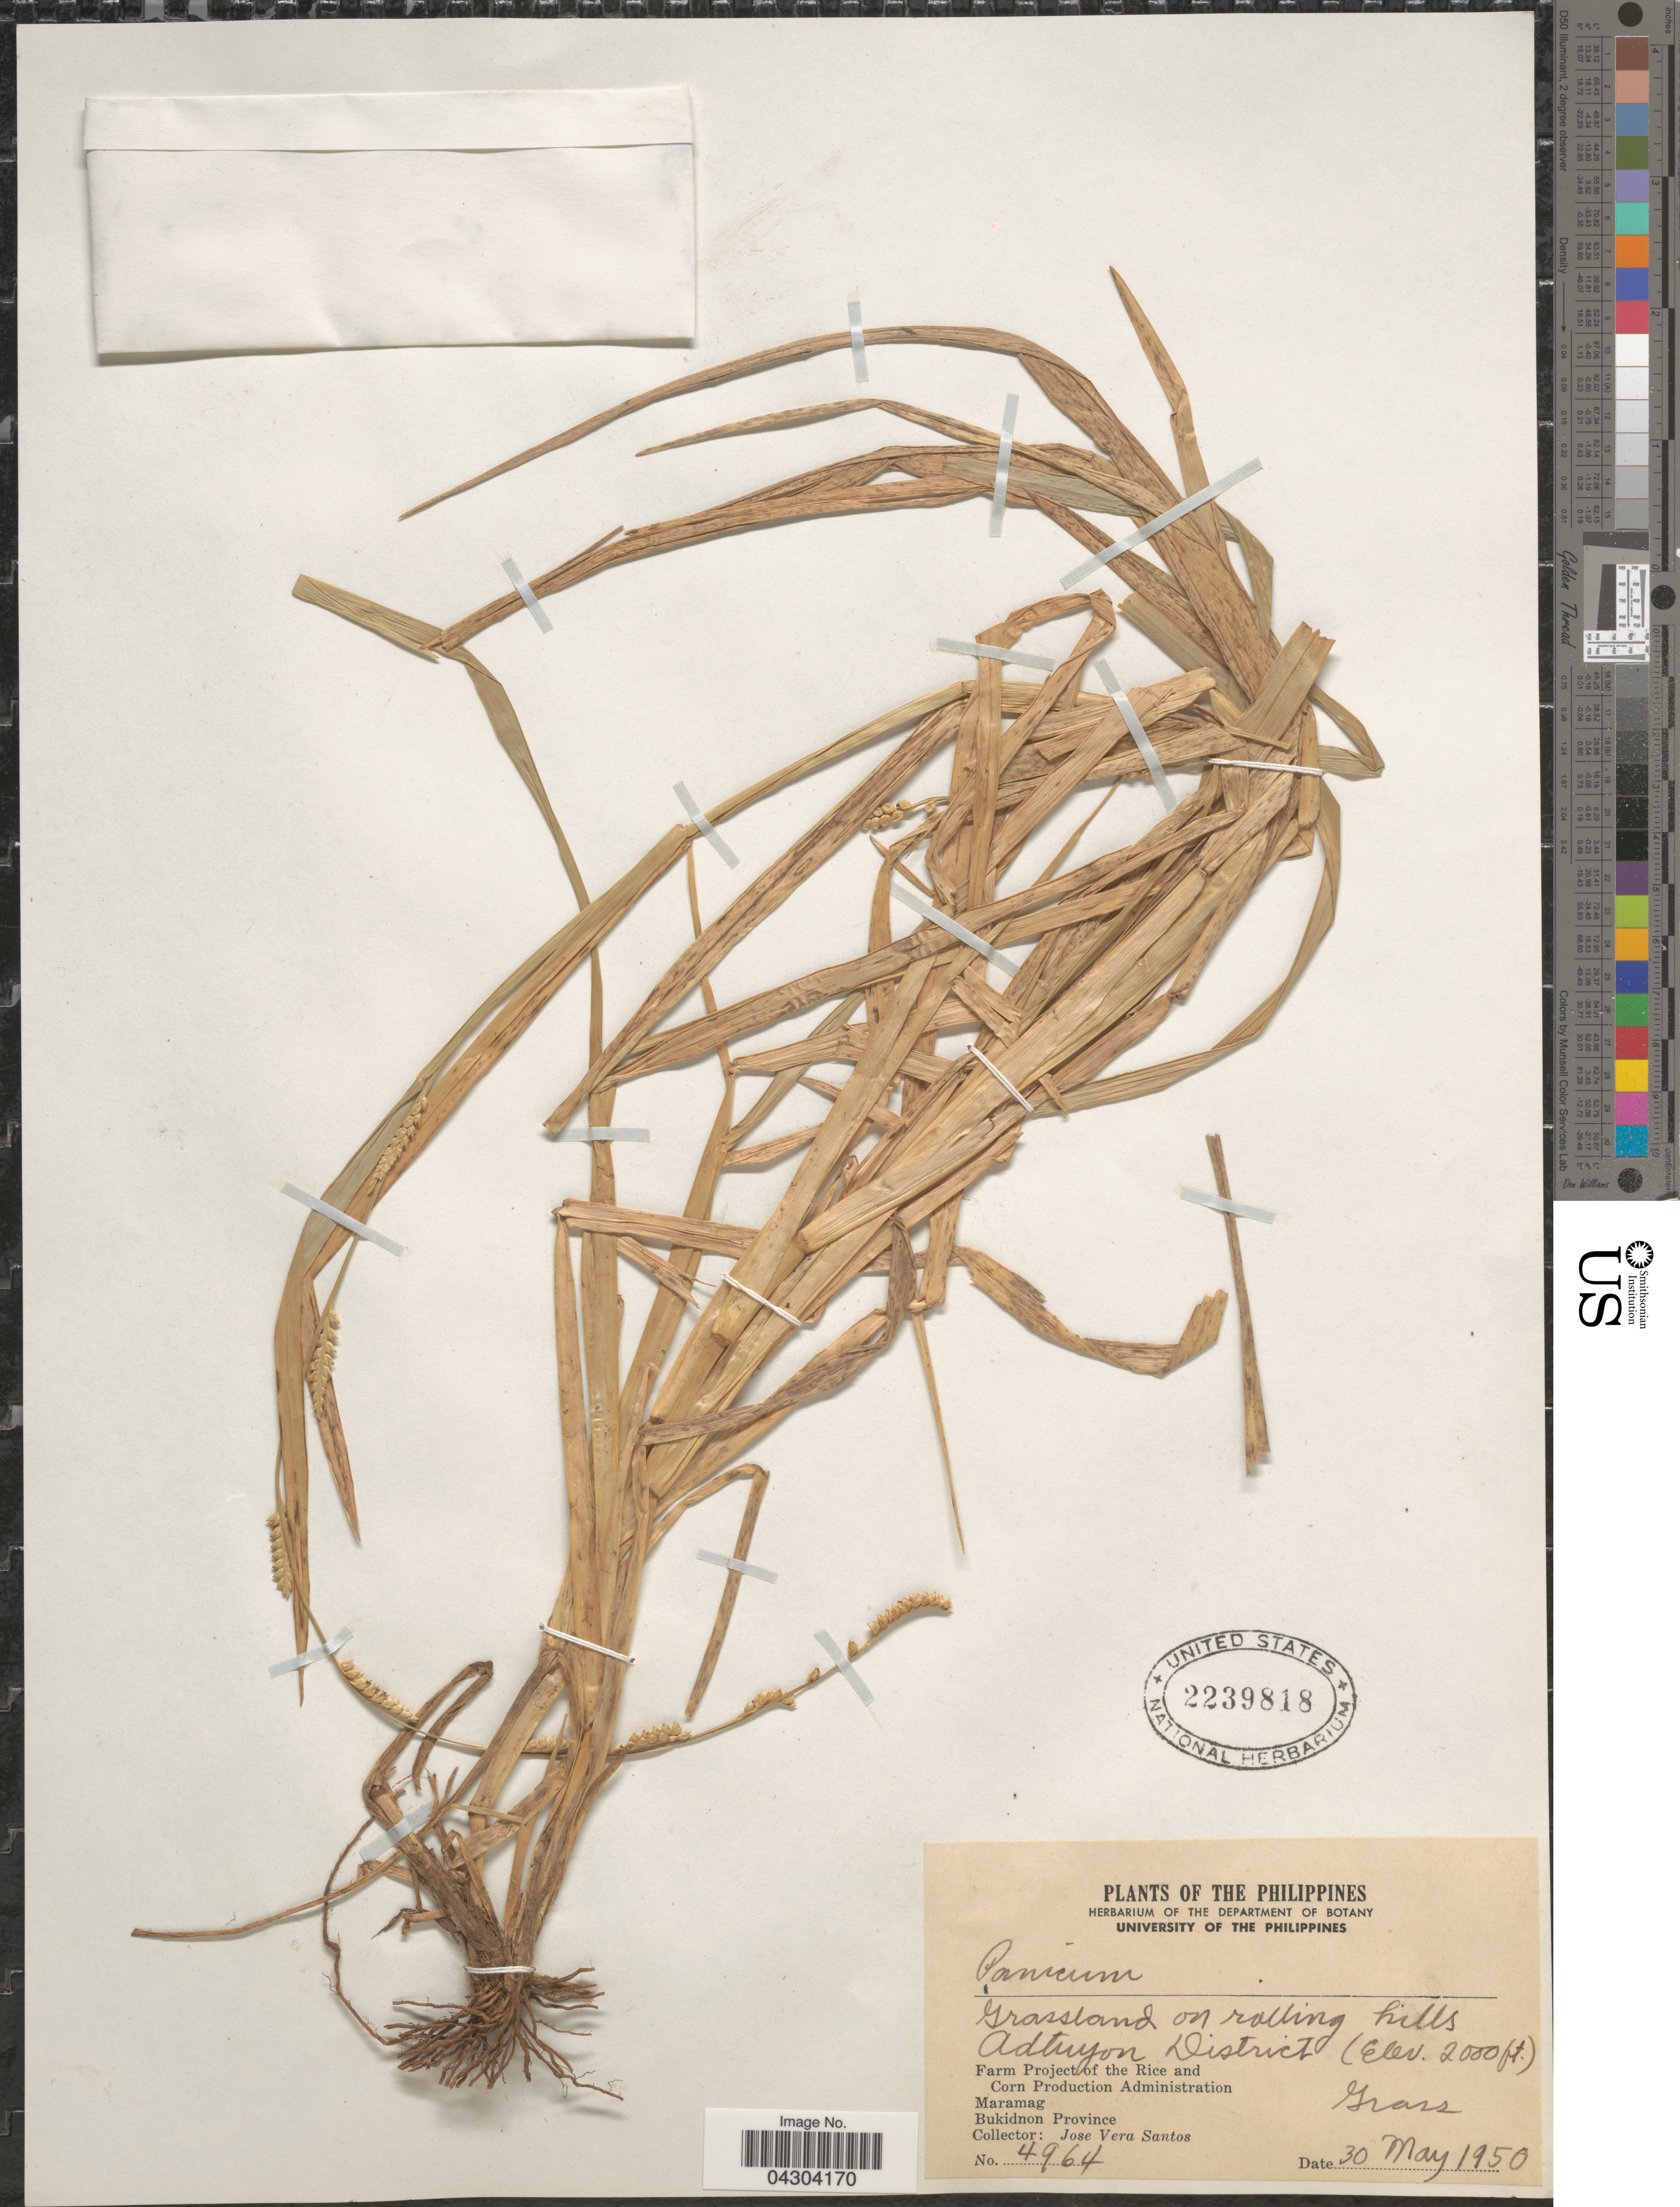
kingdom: Plantae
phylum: Tracheophyta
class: Liliopsida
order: Poales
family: Poaceae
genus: Panicum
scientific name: Panicum sp.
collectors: J. V. Santos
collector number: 4964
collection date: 1950-05-30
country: Philippines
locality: Adtuyon District. Farm Project of the Rice and Corn Production Administration. Maramag. Bukidnon Province.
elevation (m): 610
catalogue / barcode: US 2239818